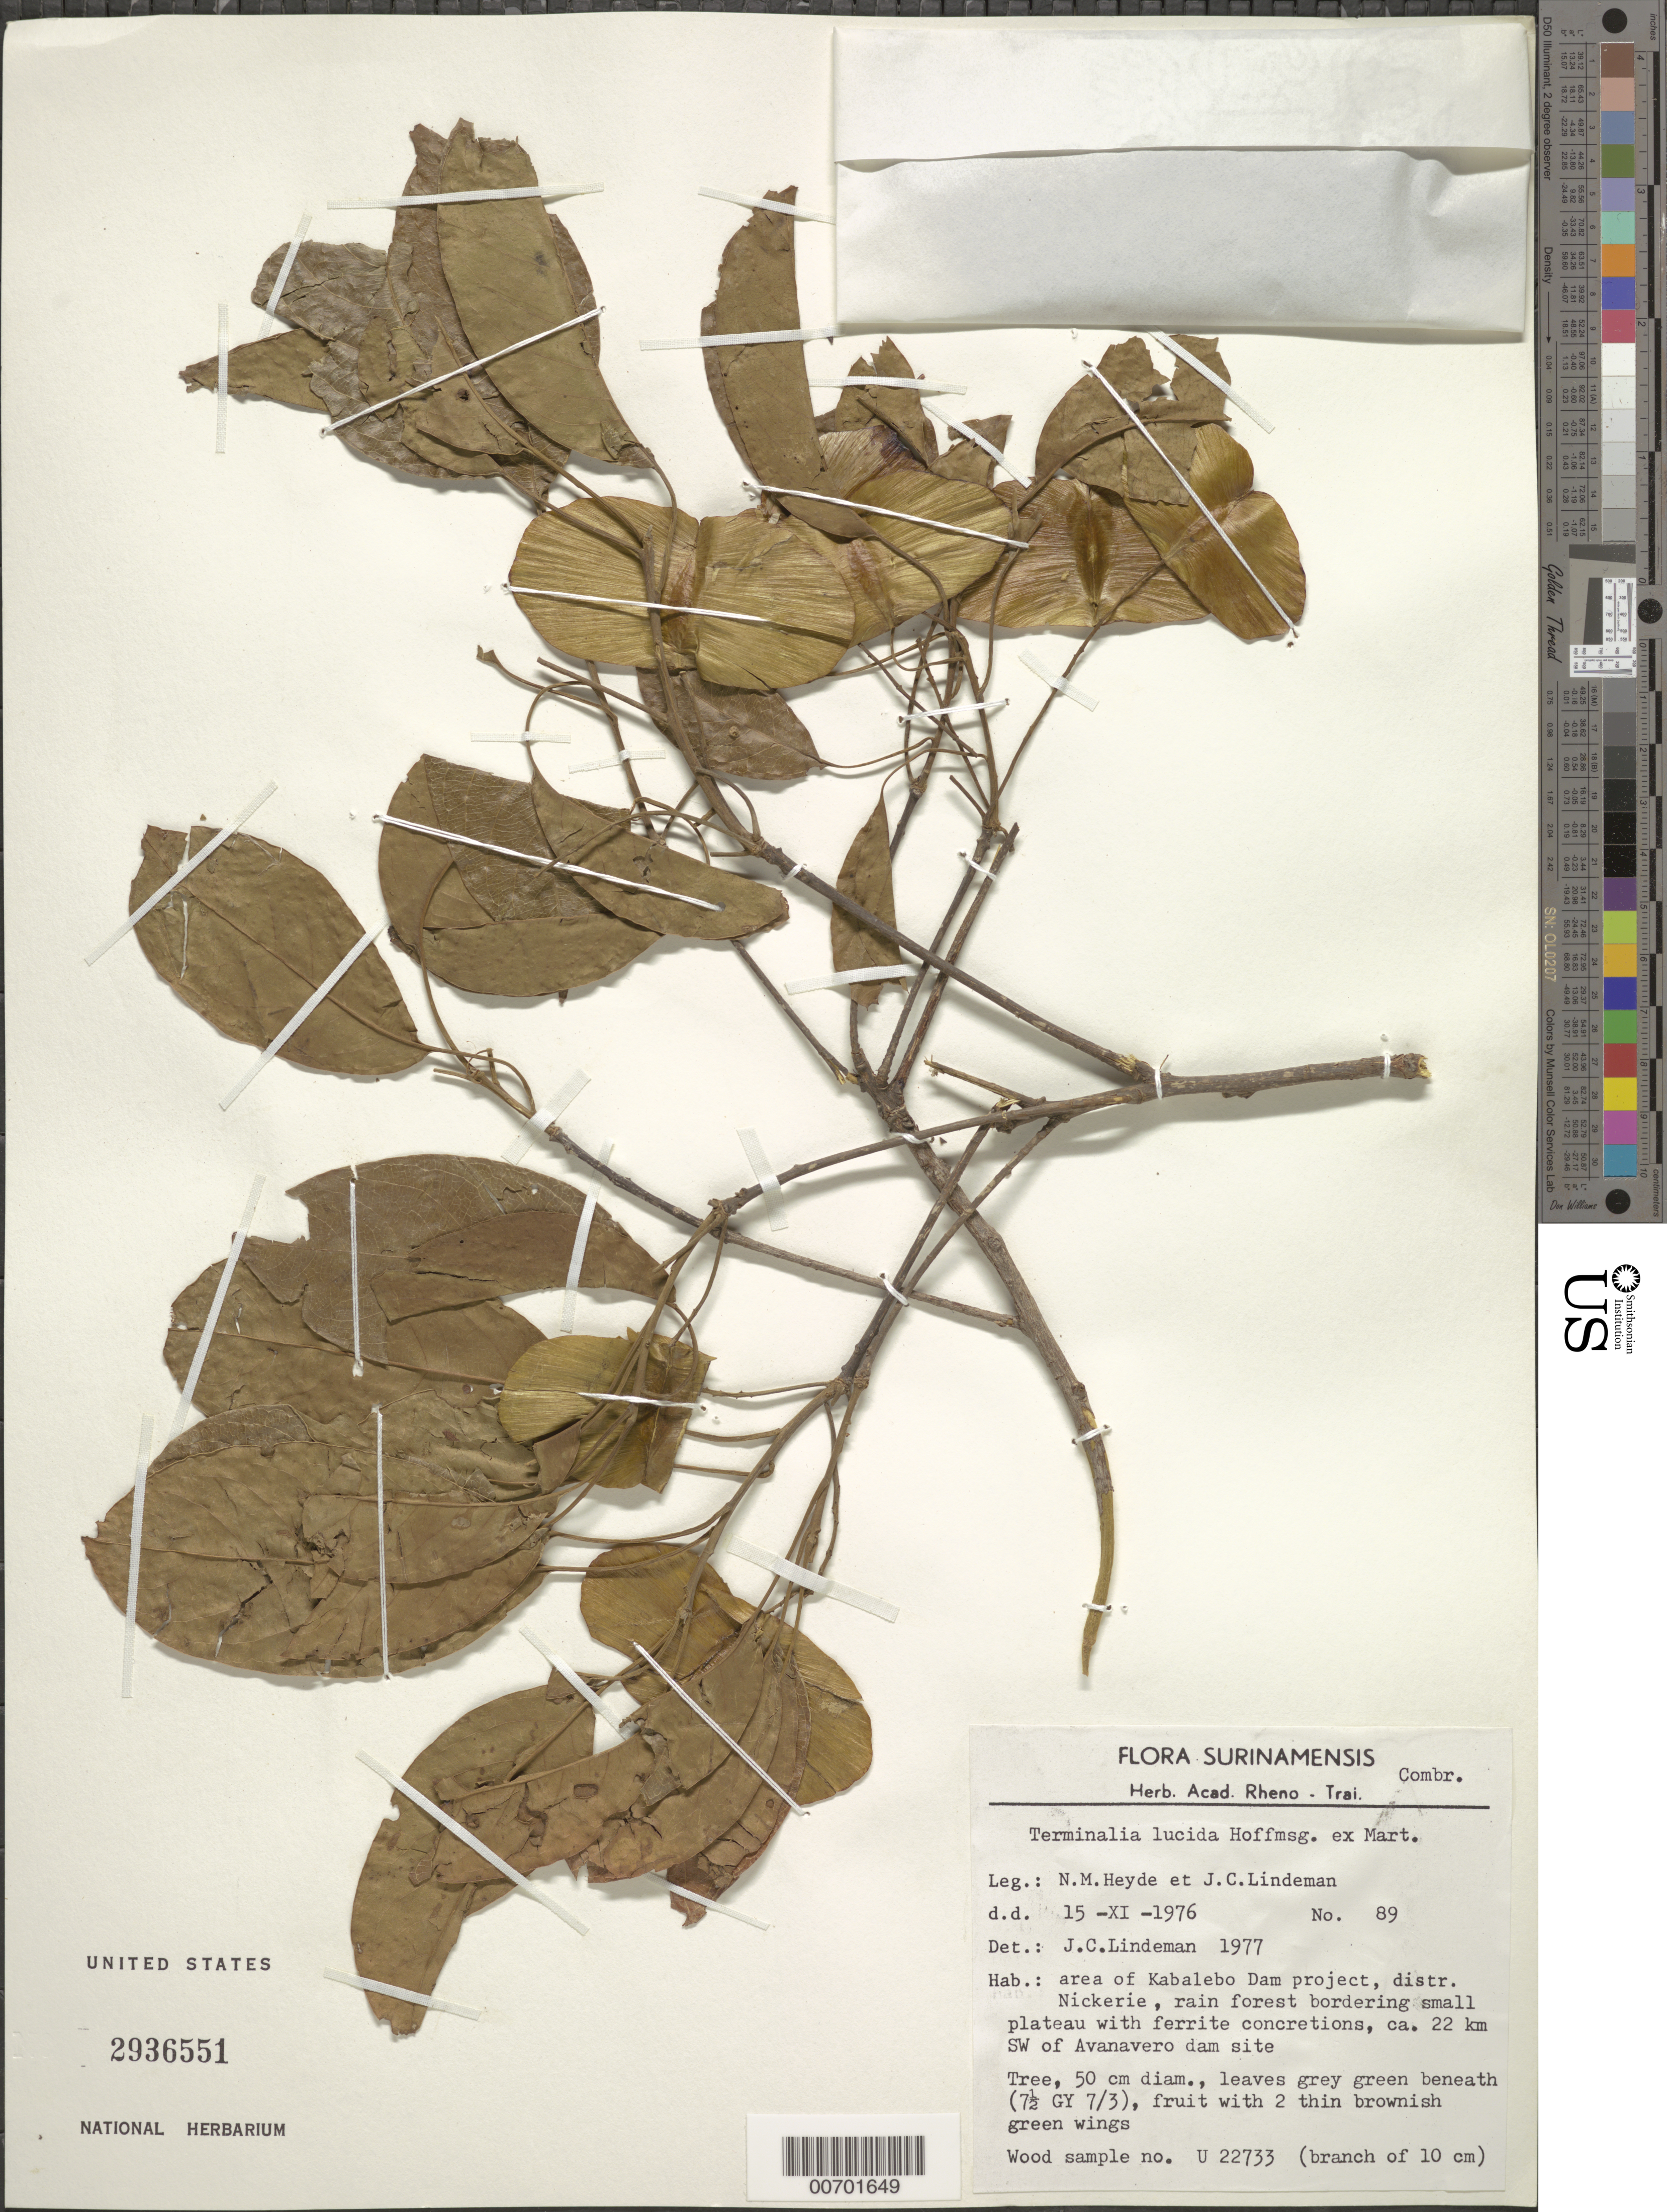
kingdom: Plantae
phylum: Tracheophyta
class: Magnoliopsida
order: Myrtales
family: Combretaceae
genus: Terminalia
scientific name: Terminalia lucida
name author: Hoffmanns. ex Mart.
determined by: Lindeman, J. C.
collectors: N. M. Heyde & J. C. Lindeman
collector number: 89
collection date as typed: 15-Nov-76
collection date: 1976-11-15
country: Suriname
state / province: Nickerie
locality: Kabalebo Dam project area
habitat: Rain forest bordering small pateau with ferrite concretions, ca. 22 km SW of Avanavero dam site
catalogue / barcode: US 2936551